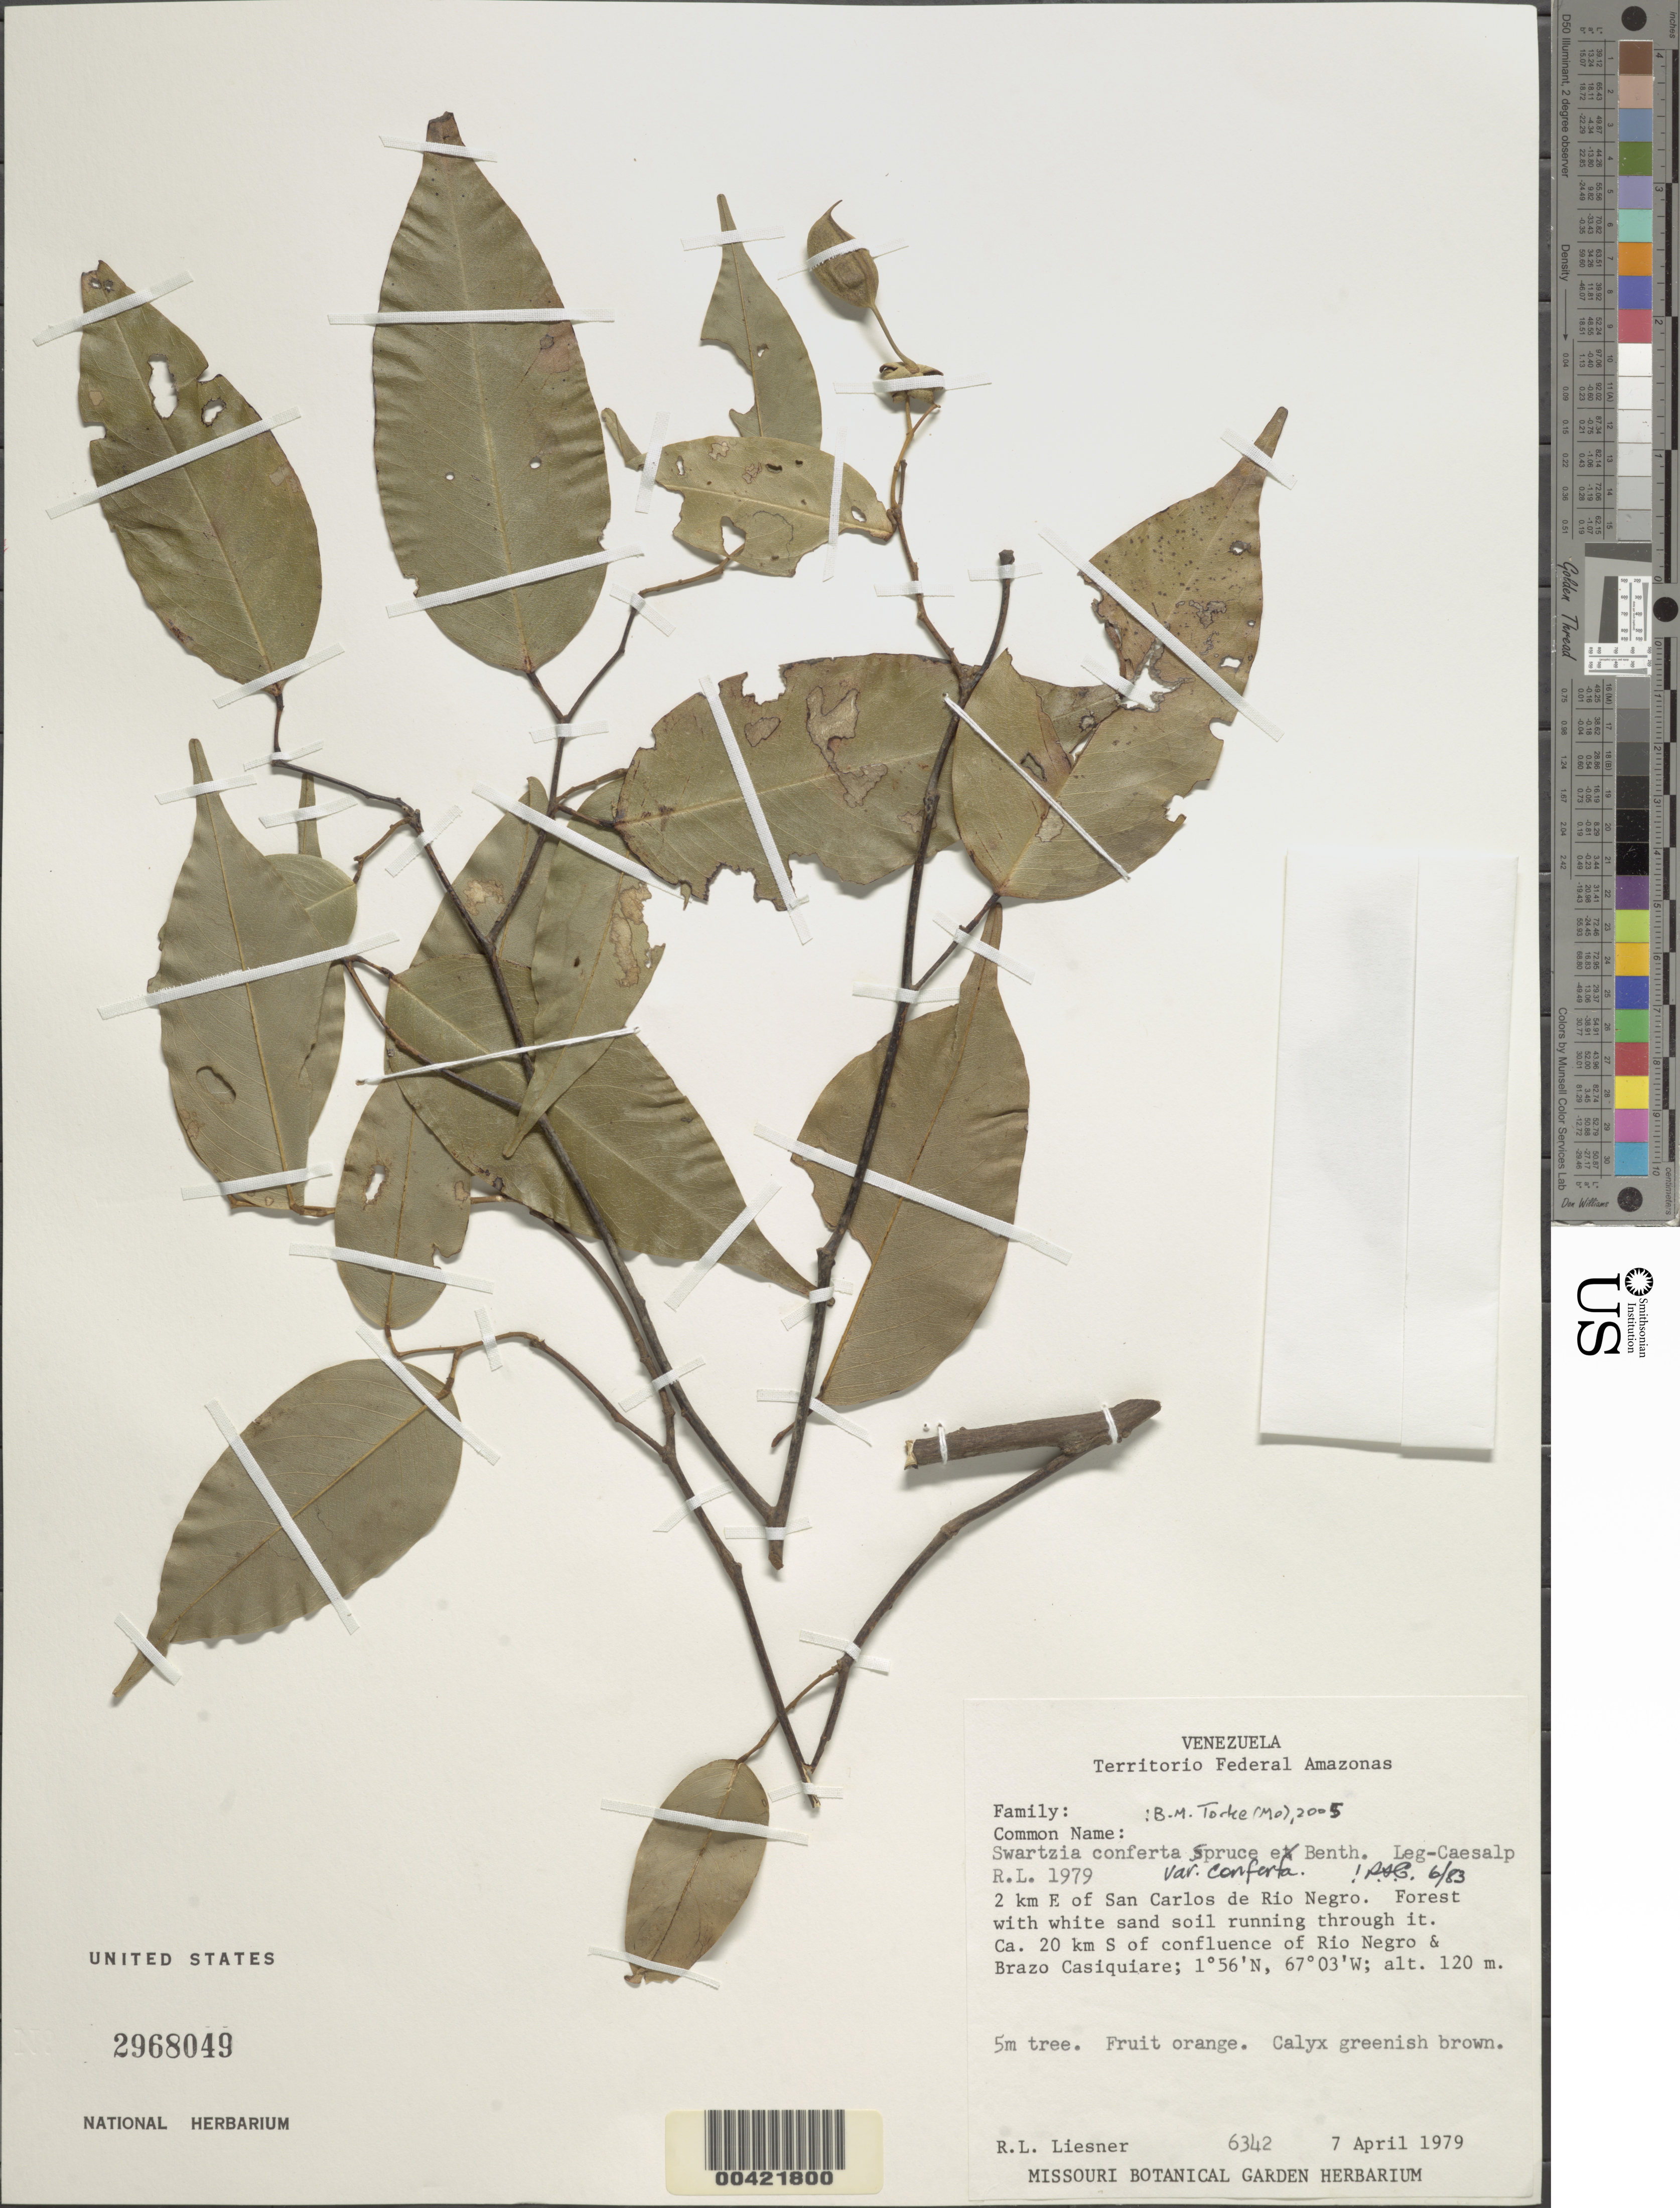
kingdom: Plantae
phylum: Tracheophyta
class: Magnoliopsida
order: Fabales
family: Fabaceae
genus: Swartzia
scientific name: Swartzia conferta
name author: Spruce ex Benth. in Mart.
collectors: R. L. Liesner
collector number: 6342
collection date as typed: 07 Apr 1979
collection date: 1979-04-07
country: Venezuela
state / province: Amazonas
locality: San carlos de rio negro, 2 km e of; ca. 20 km s of confluence of rio negro & brazo casiquiare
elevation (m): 120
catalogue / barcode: US 2968049